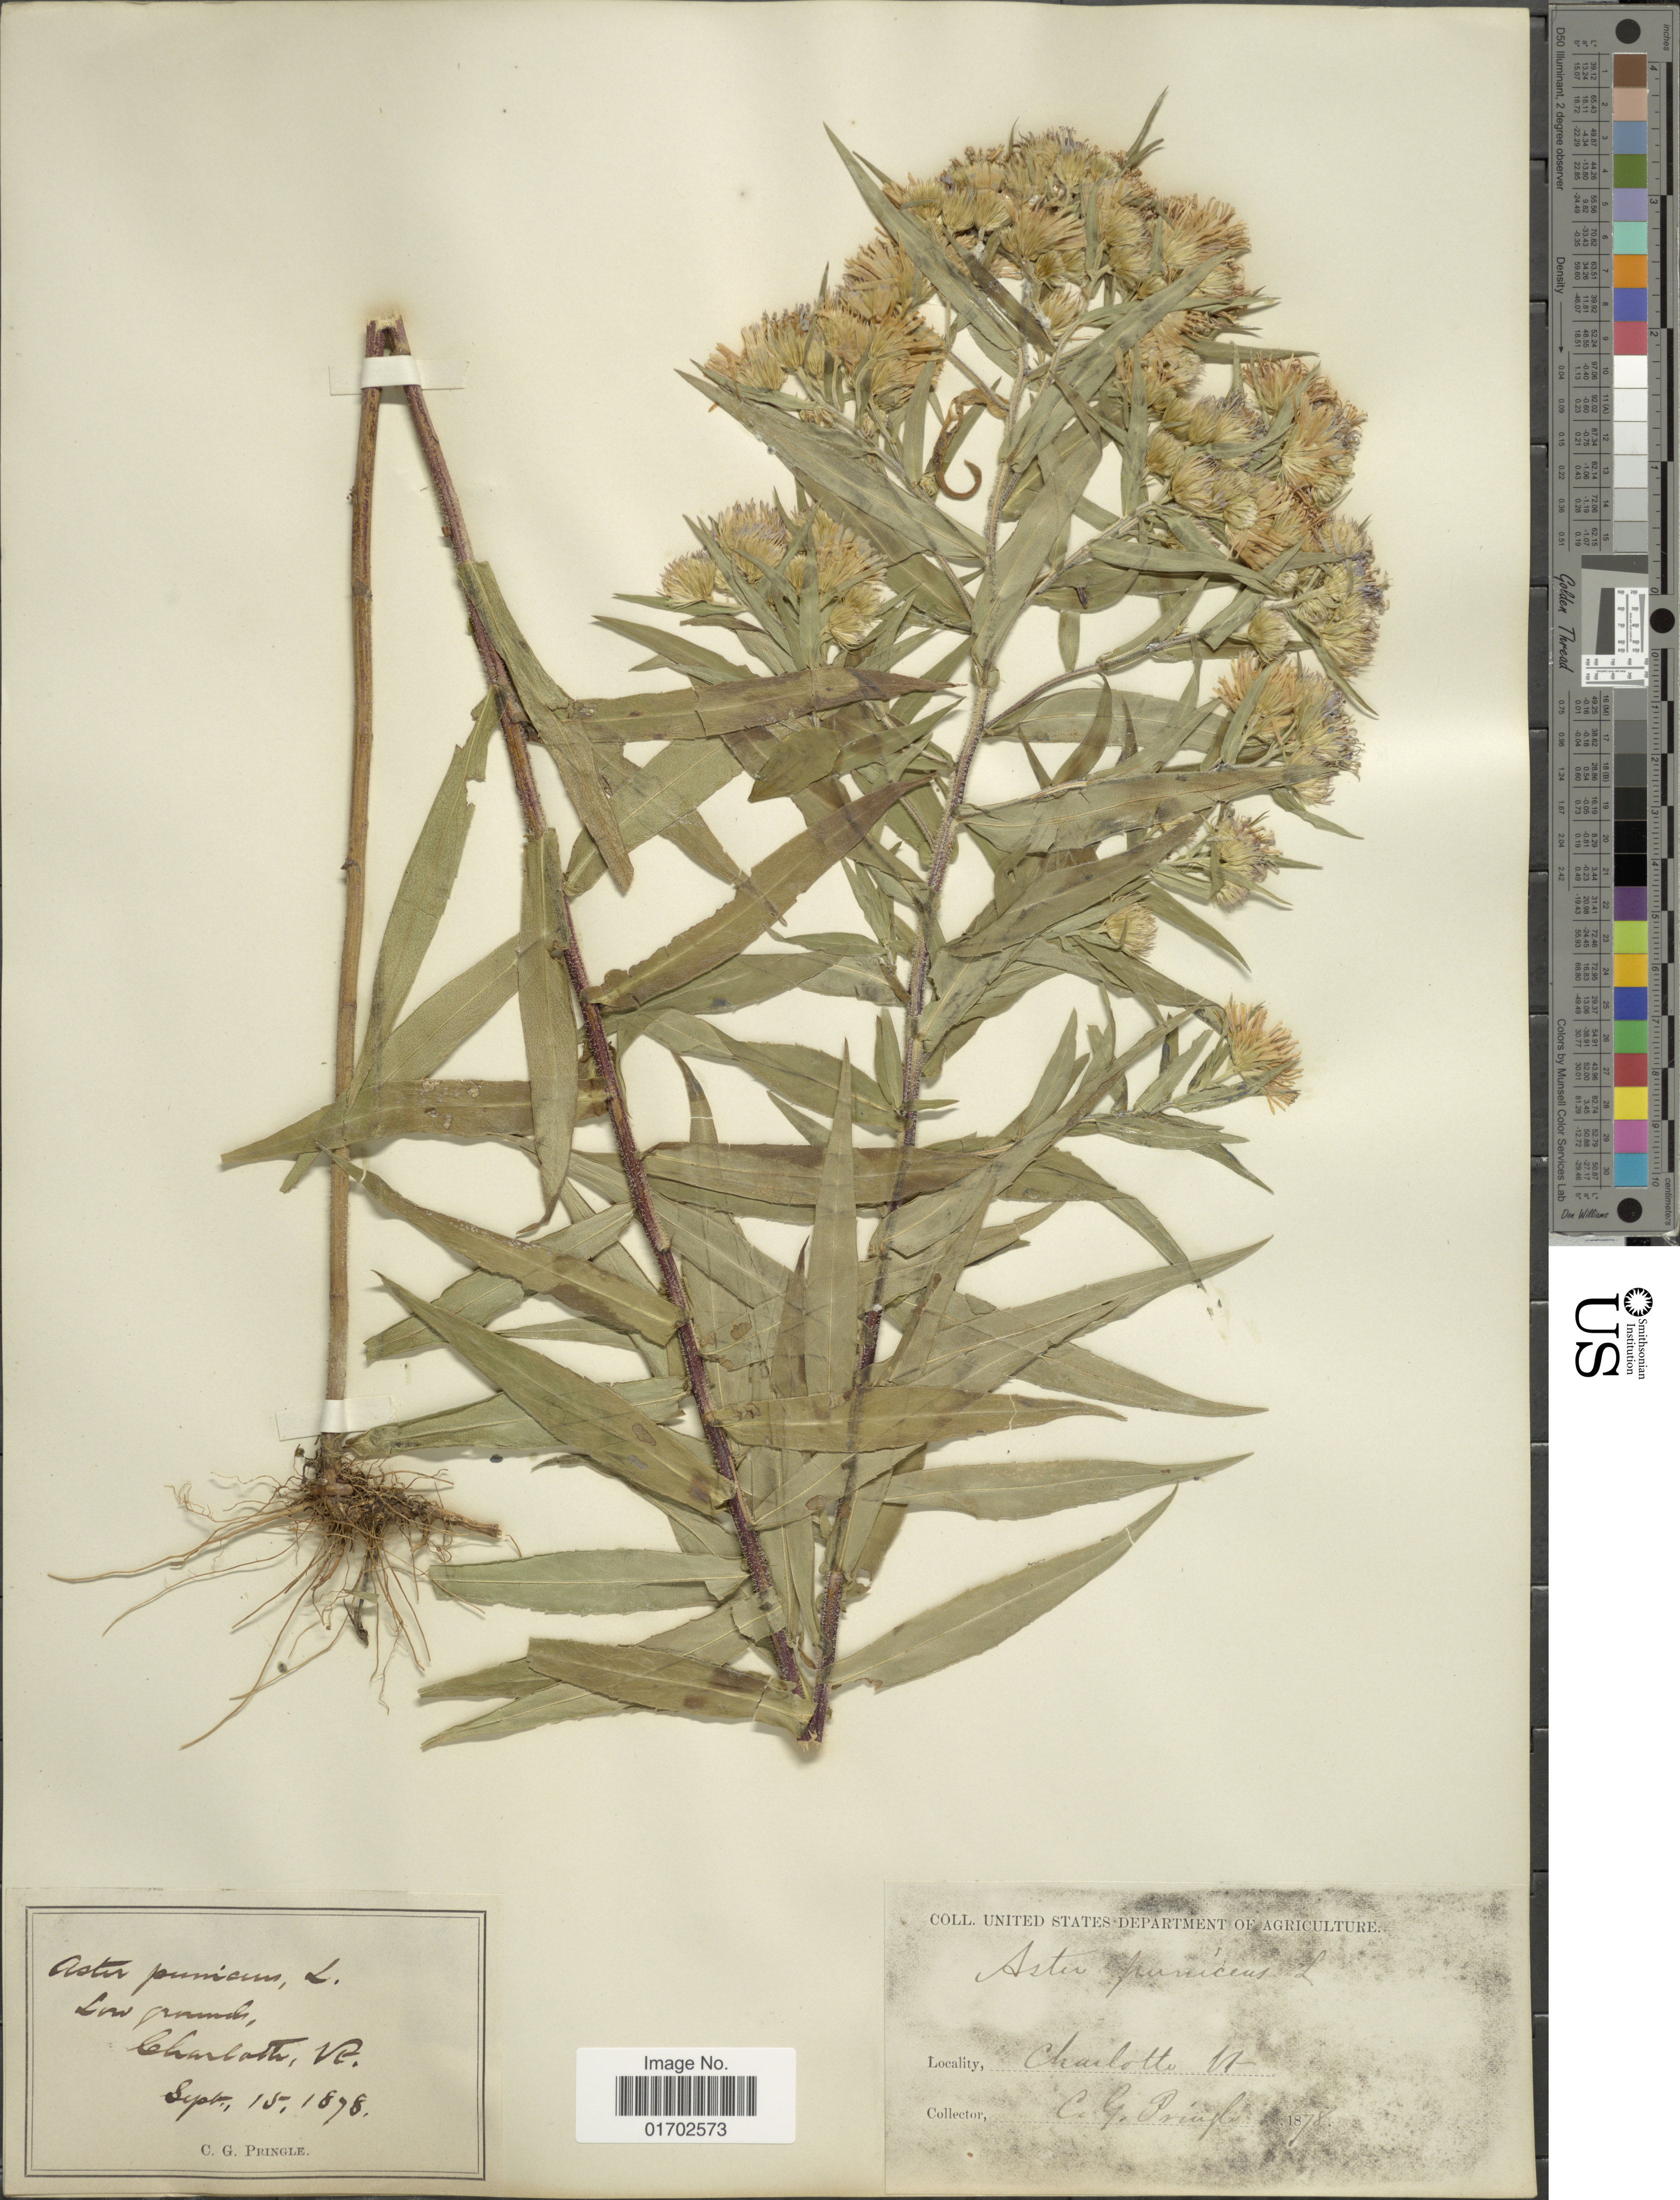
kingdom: Plantae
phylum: Tracheophyta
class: Magnoliopsida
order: Asterales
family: Asteraceae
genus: Symphyotrichum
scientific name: Symphyotrichum puniceum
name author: (L.) Á. Löve & D. Löve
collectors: C. G. Pringle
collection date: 1878-09-15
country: United States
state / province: Vermont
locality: Low grounds, Charlotte